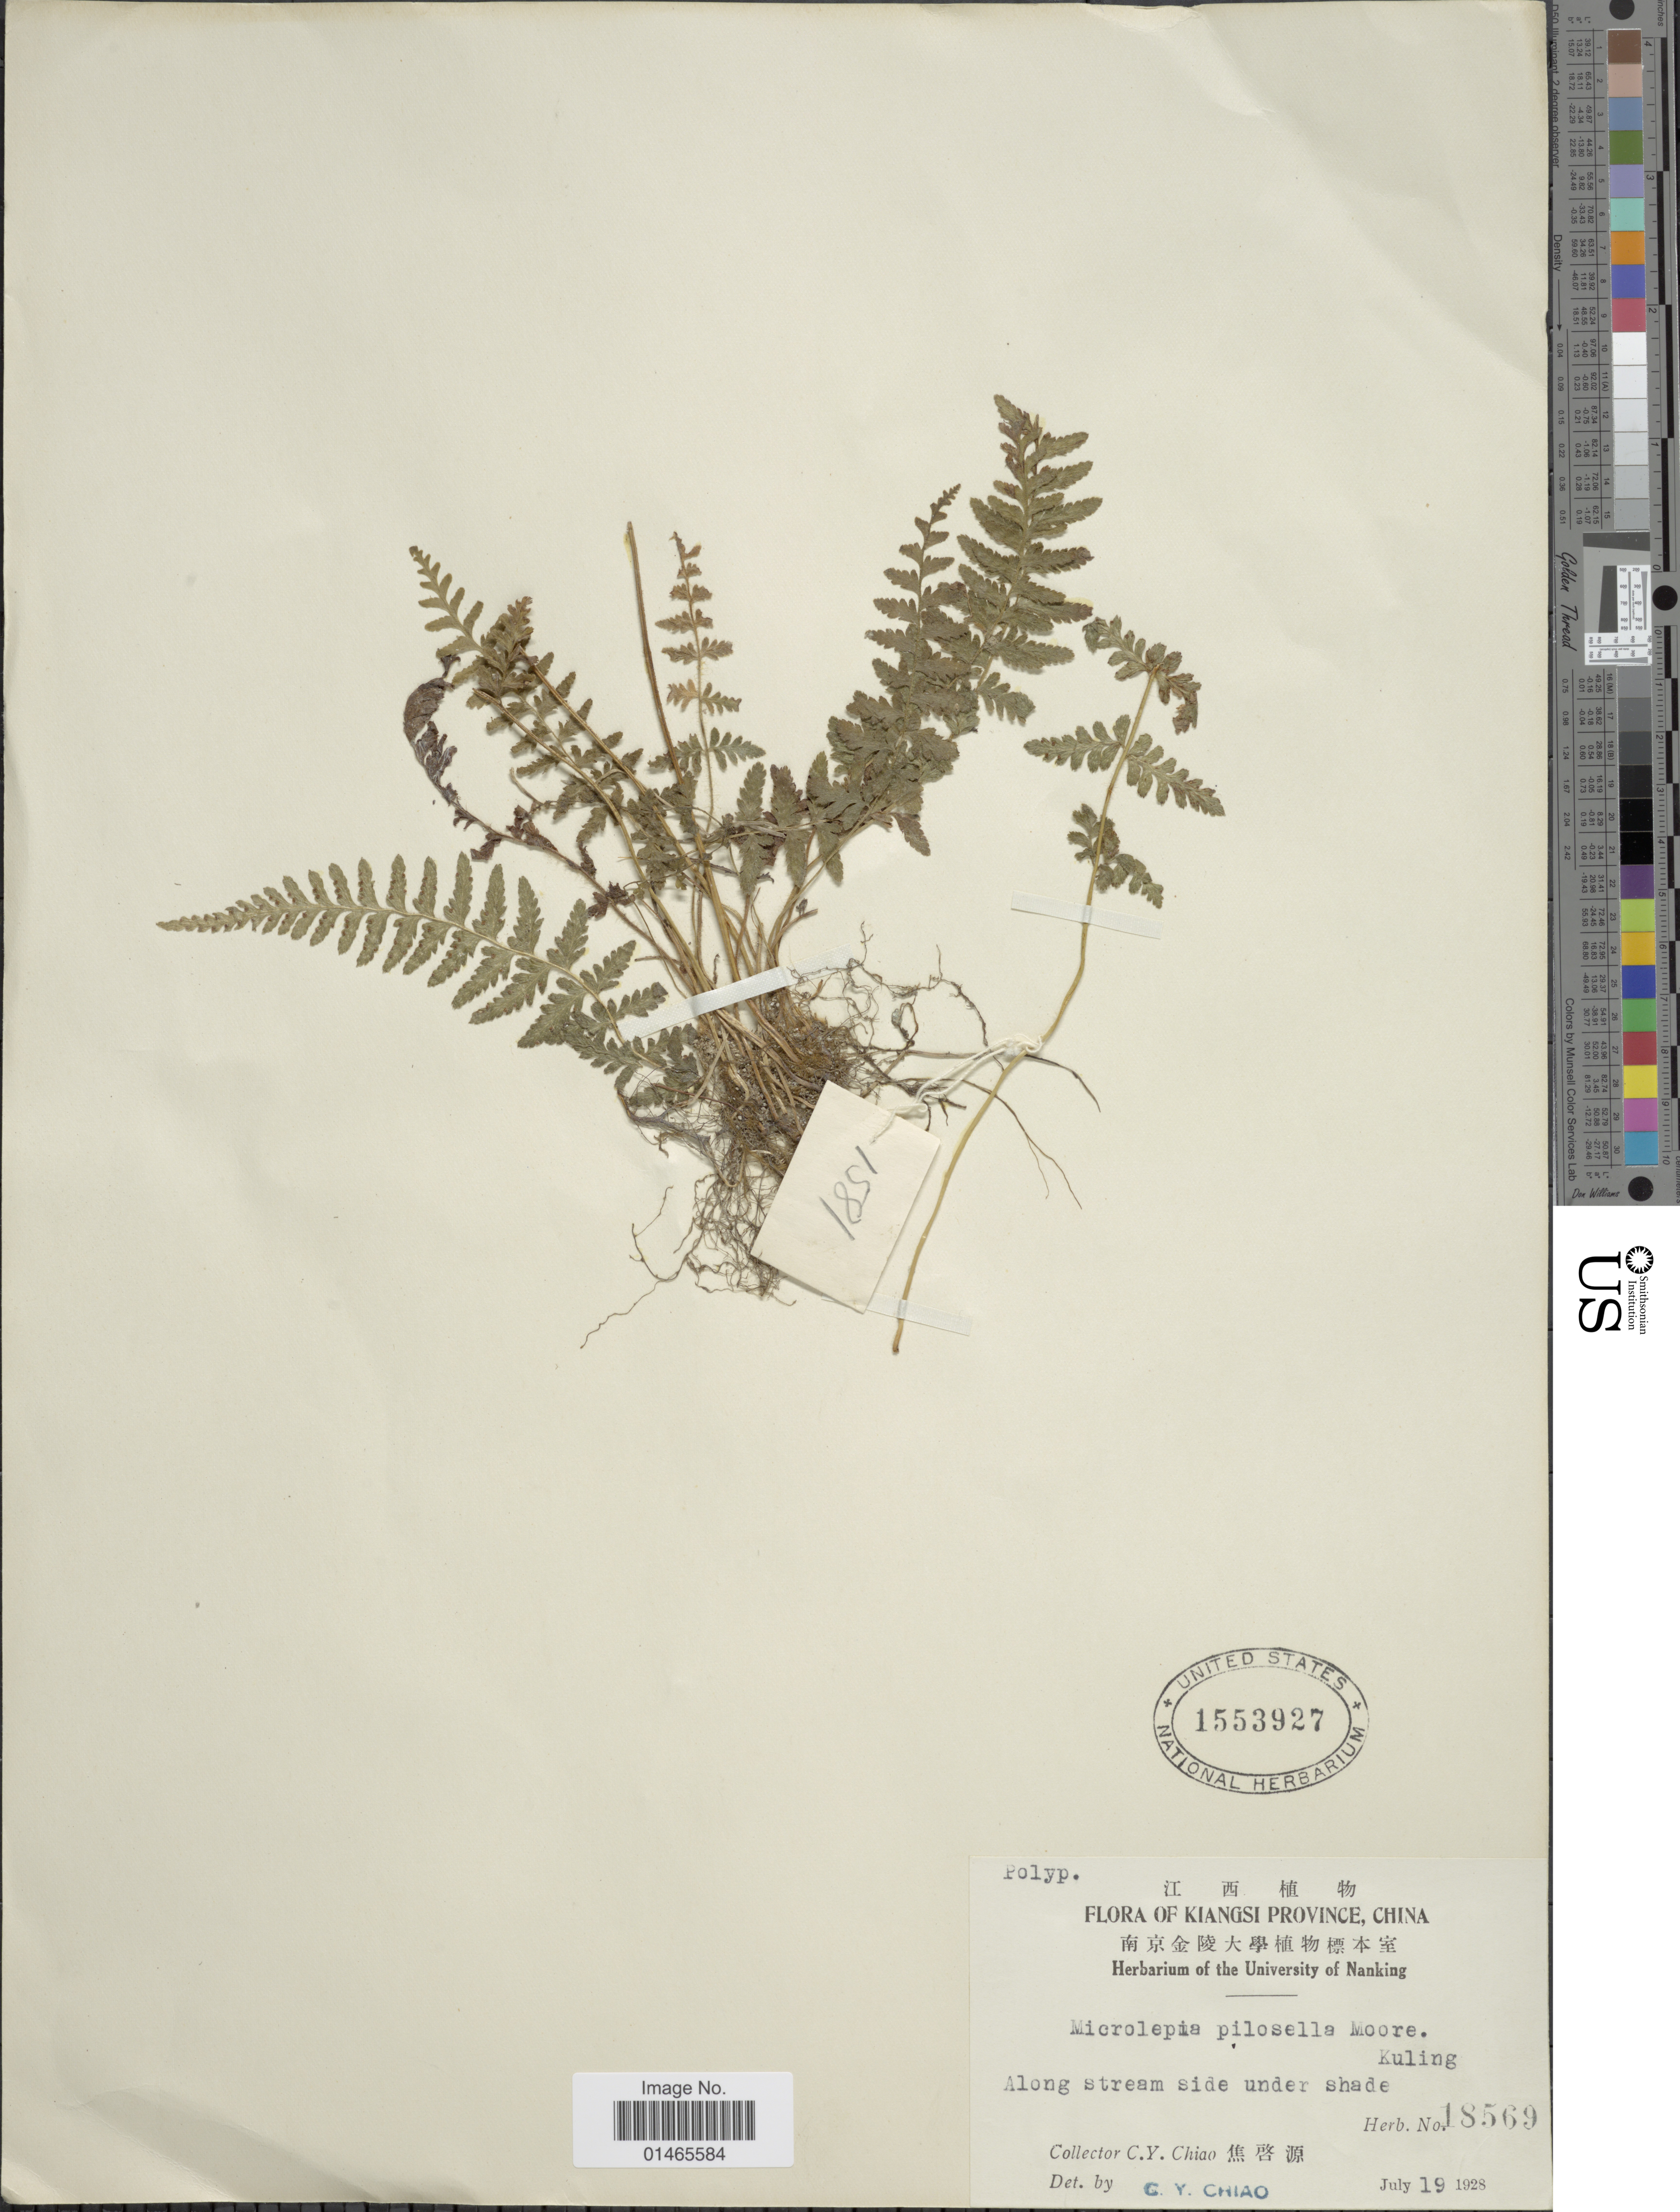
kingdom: Plantae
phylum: Tracheophyta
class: Polypodiopsida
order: Polypodiales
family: Dennstaedtiaceae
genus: Microlepia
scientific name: Microlepia pilosella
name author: (Hook.) T. Moore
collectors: C. Y. Chiao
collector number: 18569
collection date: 1928-07-19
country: China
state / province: Jiangxi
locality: Kiangsi province, along stream side under shade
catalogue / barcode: US 1553927